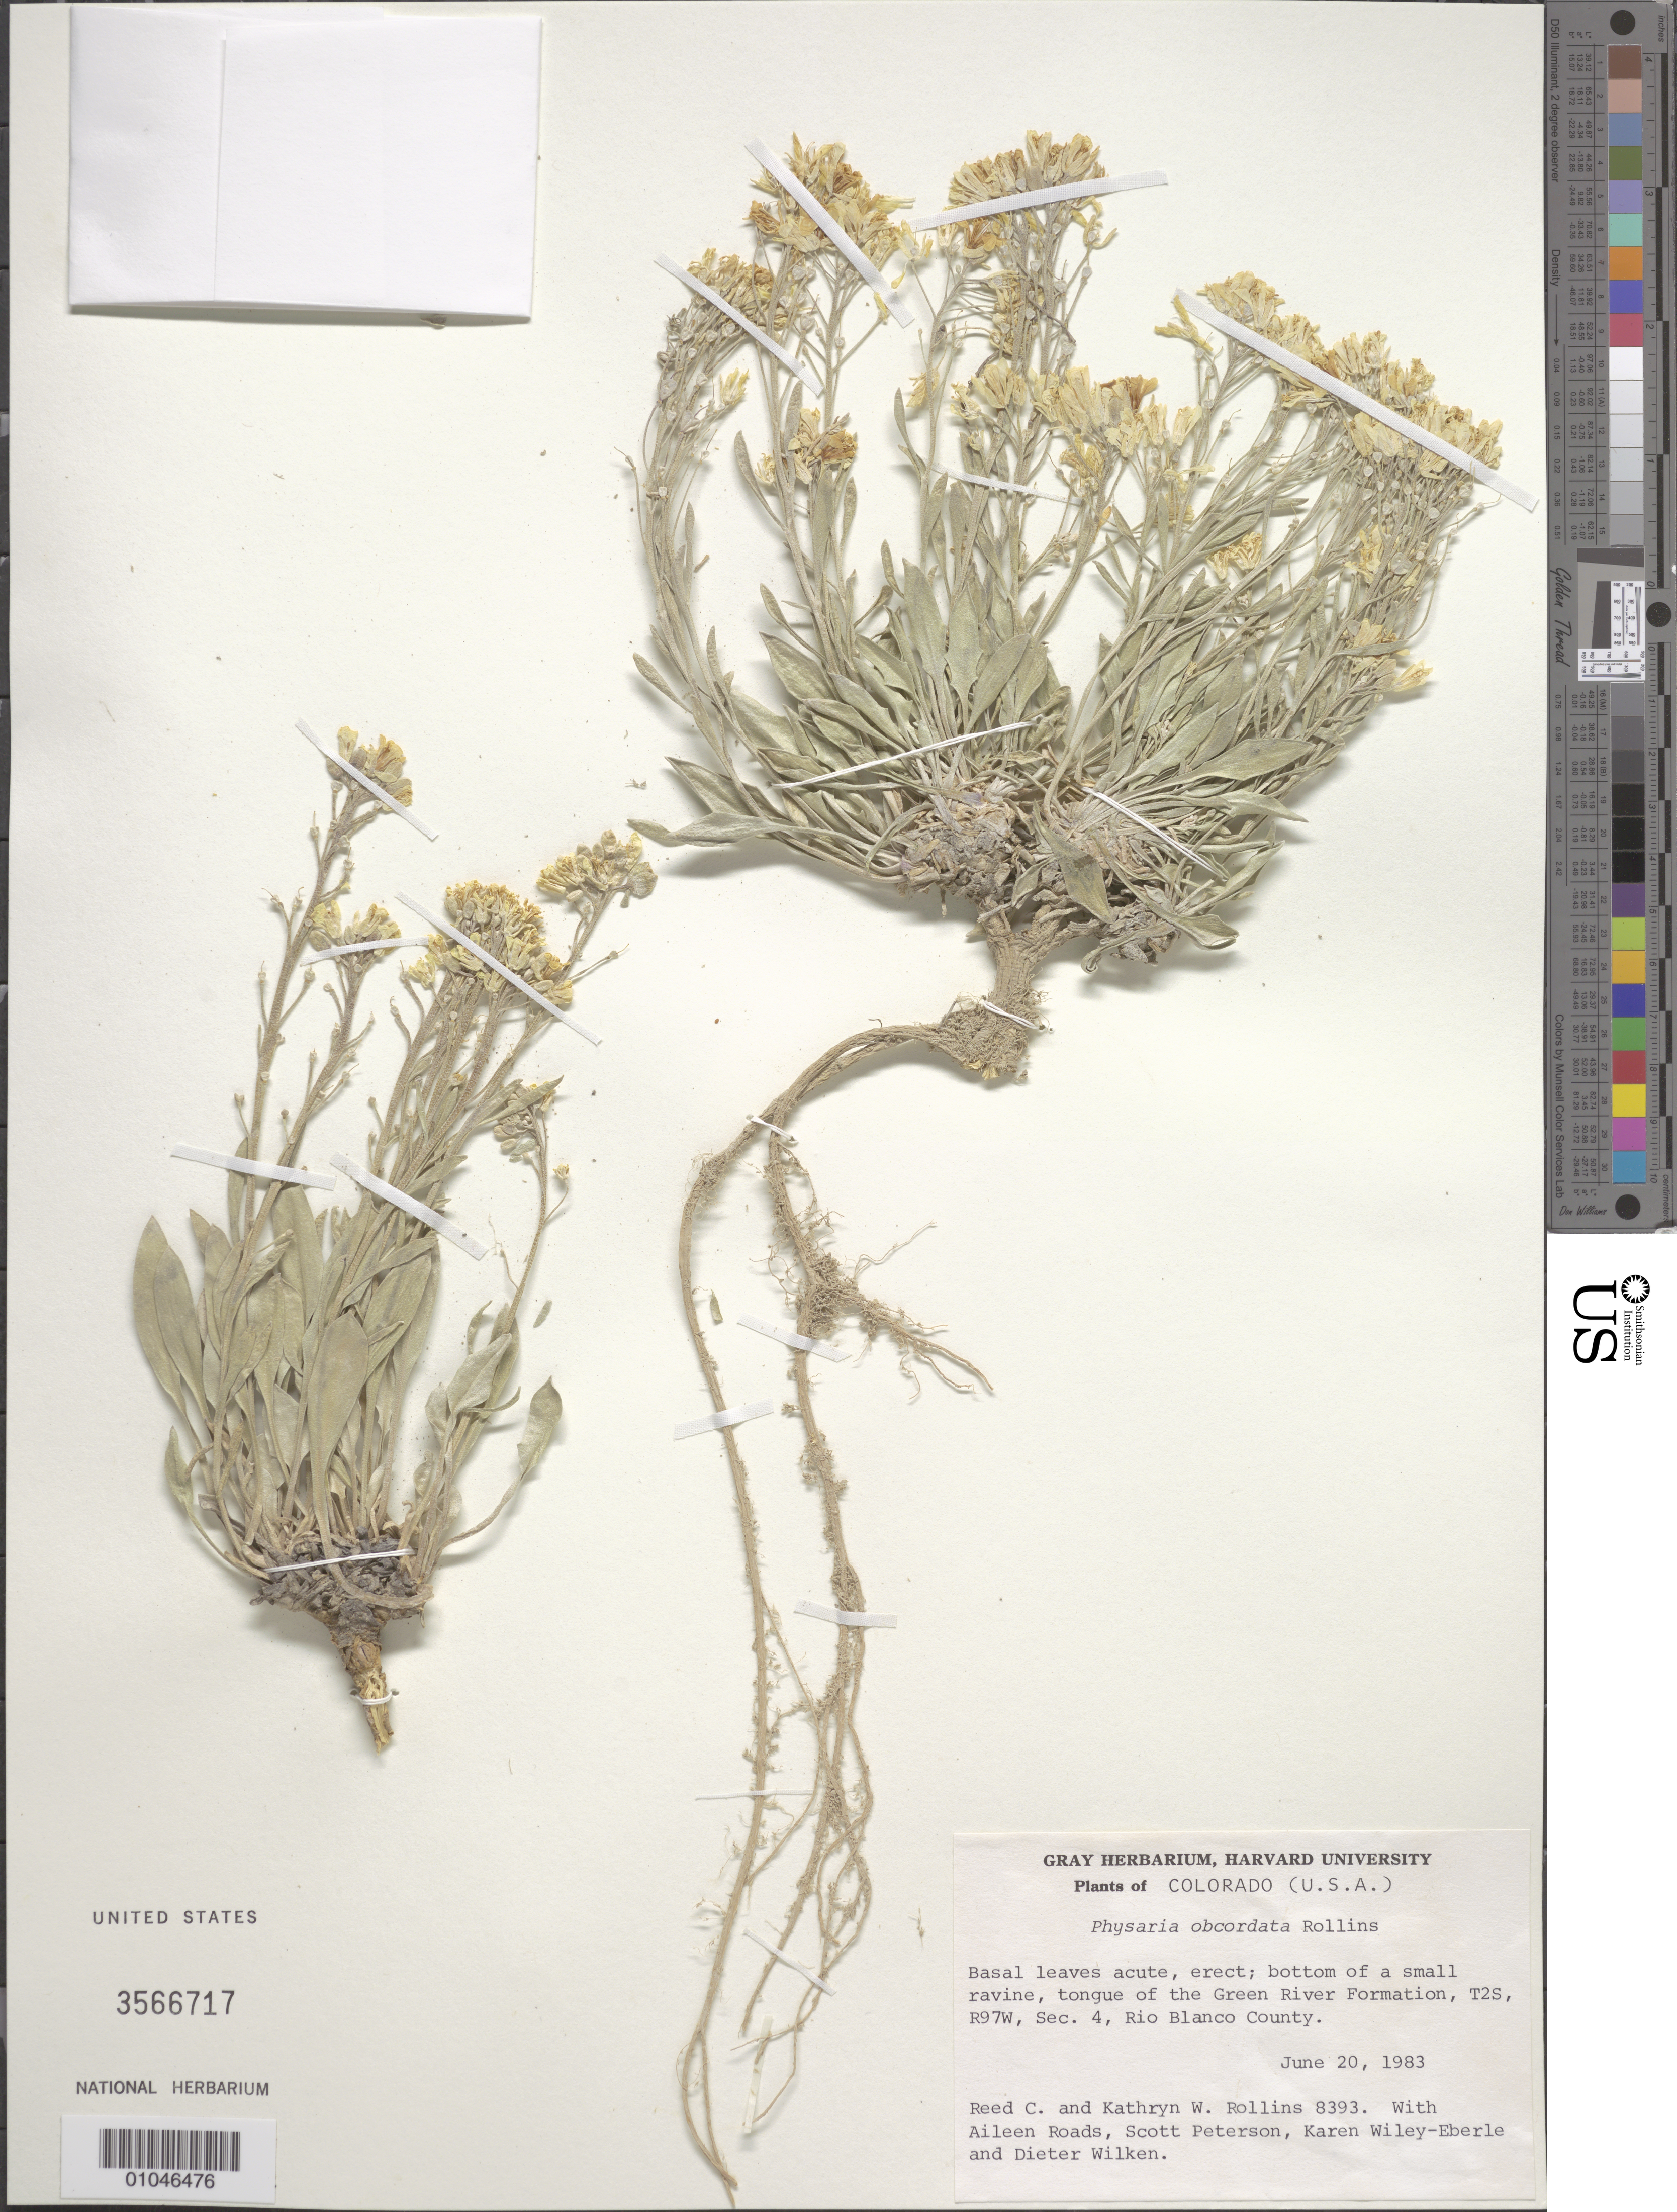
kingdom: Plantae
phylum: Tracheophyta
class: Magnoliopsida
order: Brassicales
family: Brassicaceae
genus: Physaria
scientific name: Physaria obcordata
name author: Rollins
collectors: R. C. Rollins, K. W. Rollins, A. Roads, S. Peterson, K. Wiley-Eberle & D. Wilken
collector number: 8393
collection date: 1983-06-20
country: United States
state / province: Colorado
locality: Rio Blanco County, tongue of the Green River Formation, T2S, R97W, Sec. 4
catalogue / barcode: US 3566717